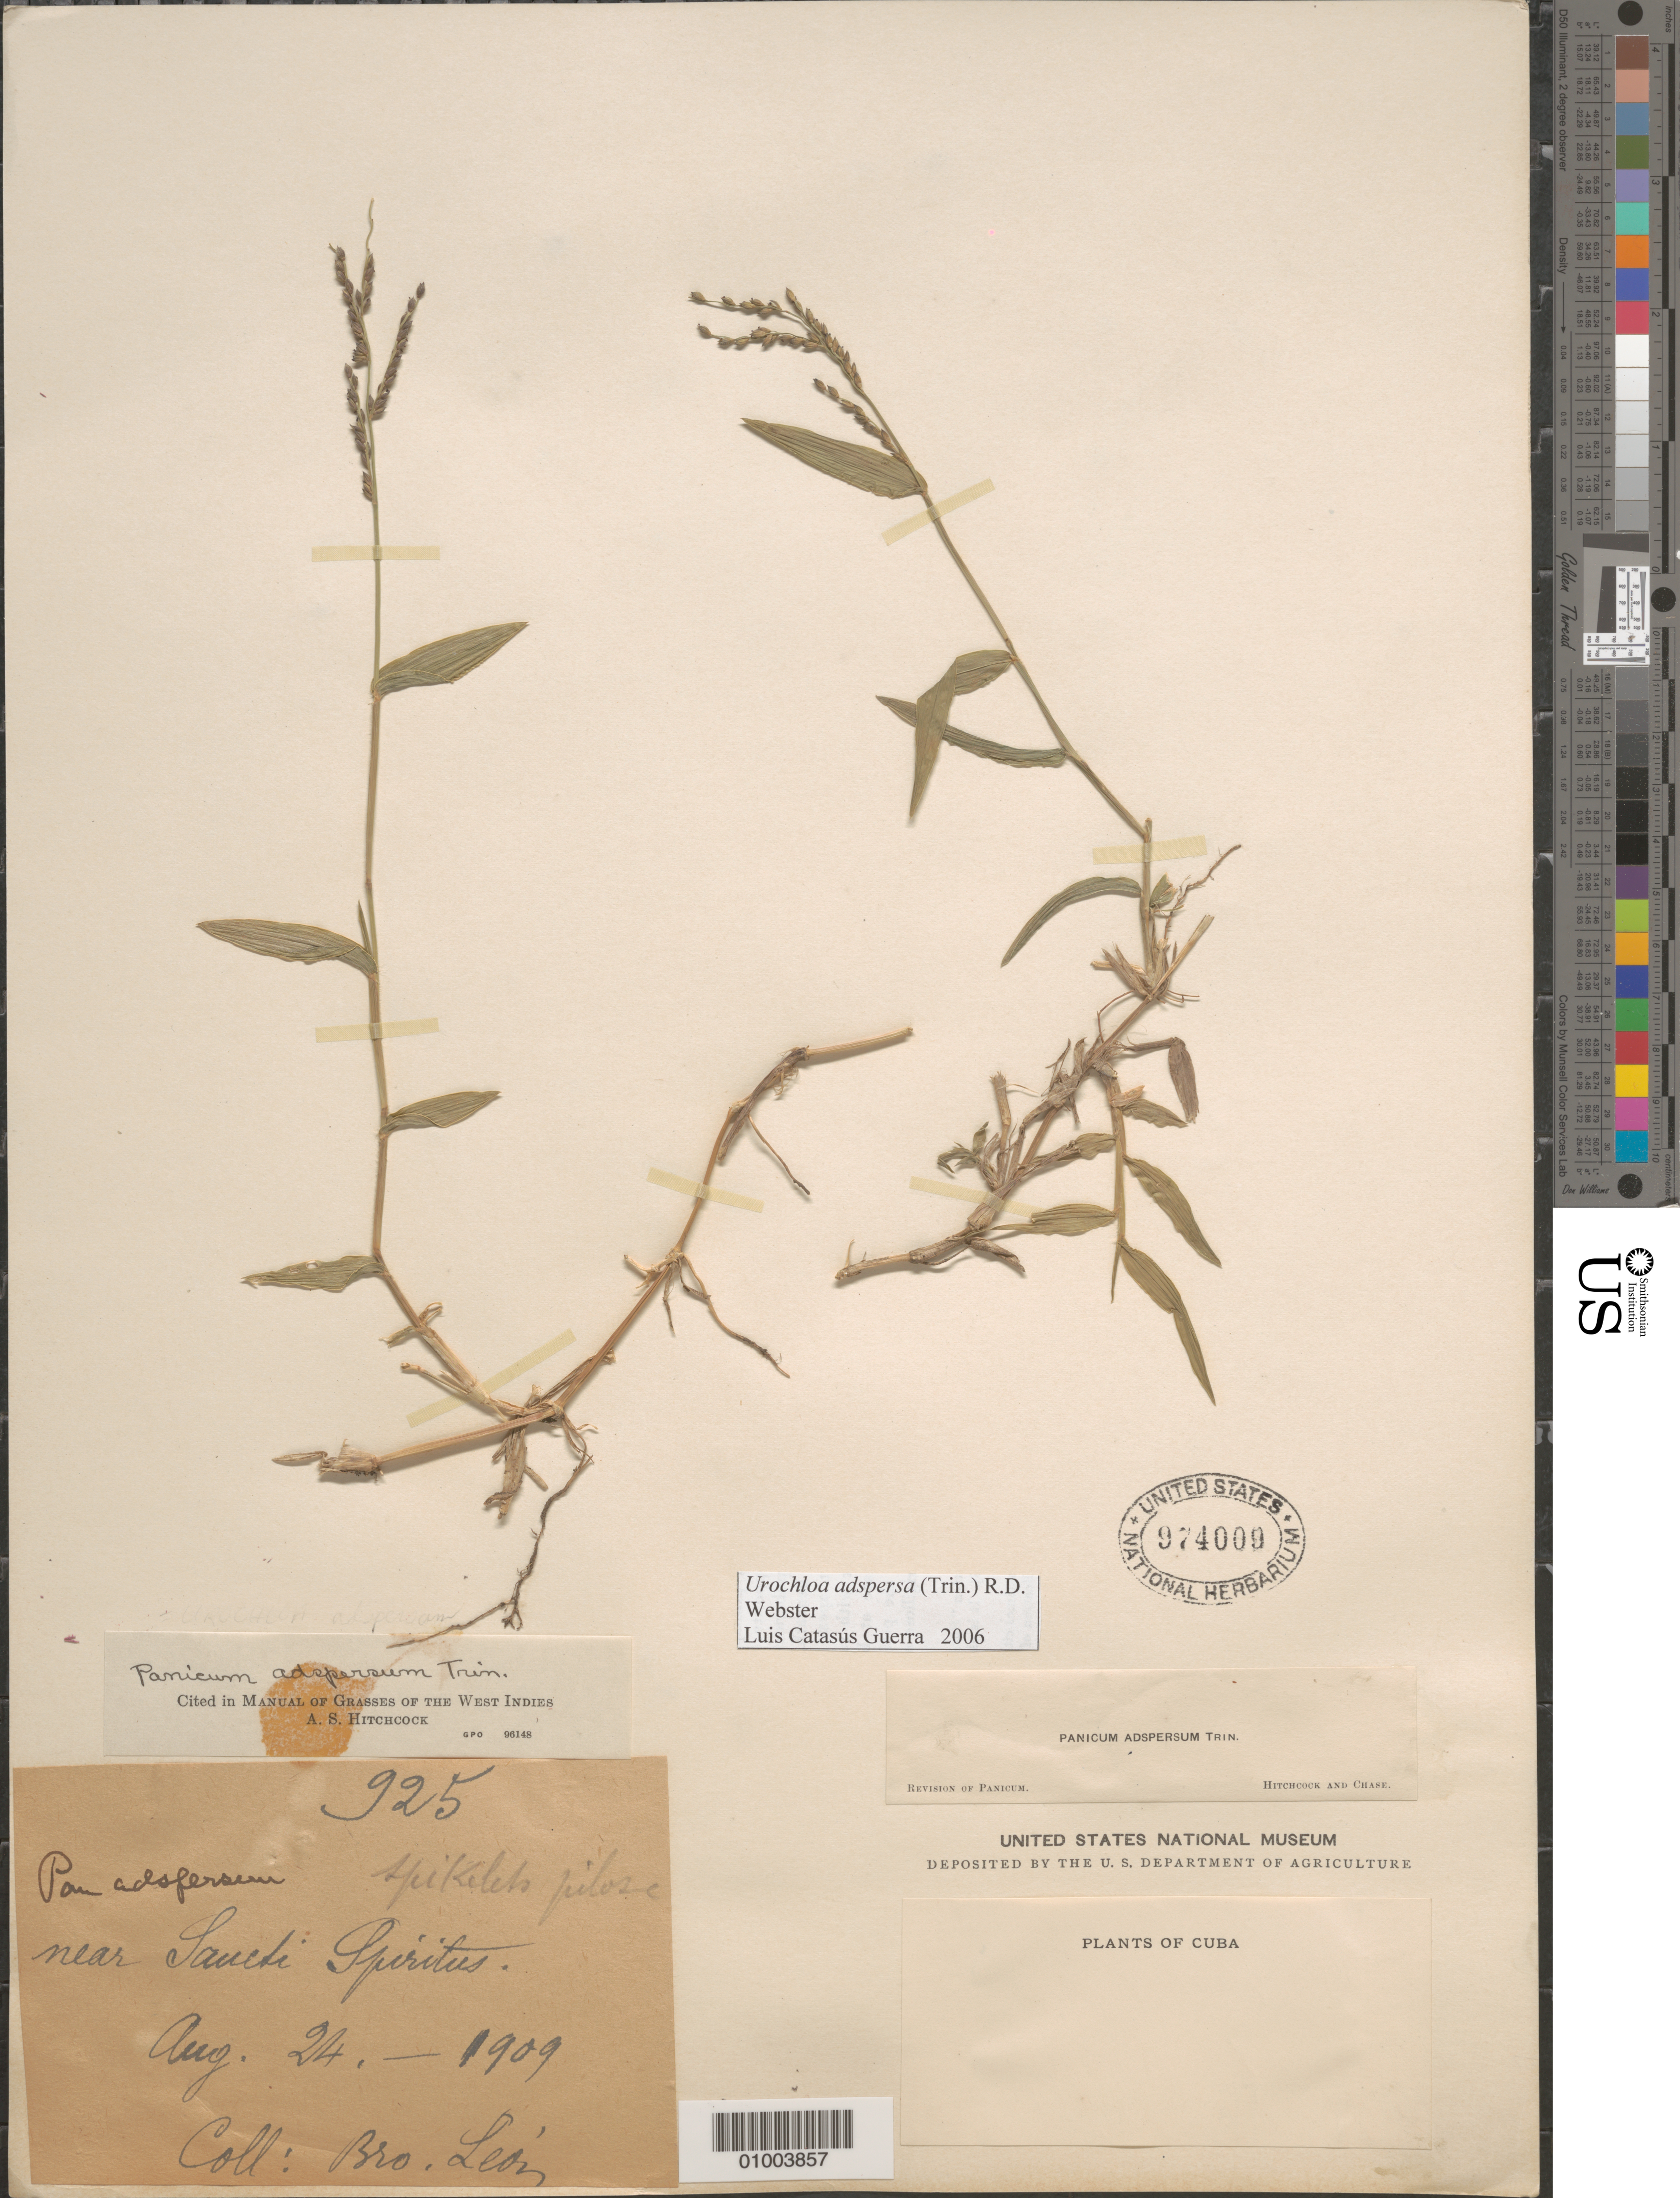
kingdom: Plantae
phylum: Tracheophyta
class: Liliopsida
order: Poales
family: Poaceae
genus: Urochloa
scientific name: Urochloa adspersa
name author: (Trin.) R.D. Webster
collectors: Bro. León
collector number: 925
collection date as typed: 24 Aug 1909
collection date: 1909-08-24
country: Cuba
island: Cuba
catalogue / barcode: US 974009